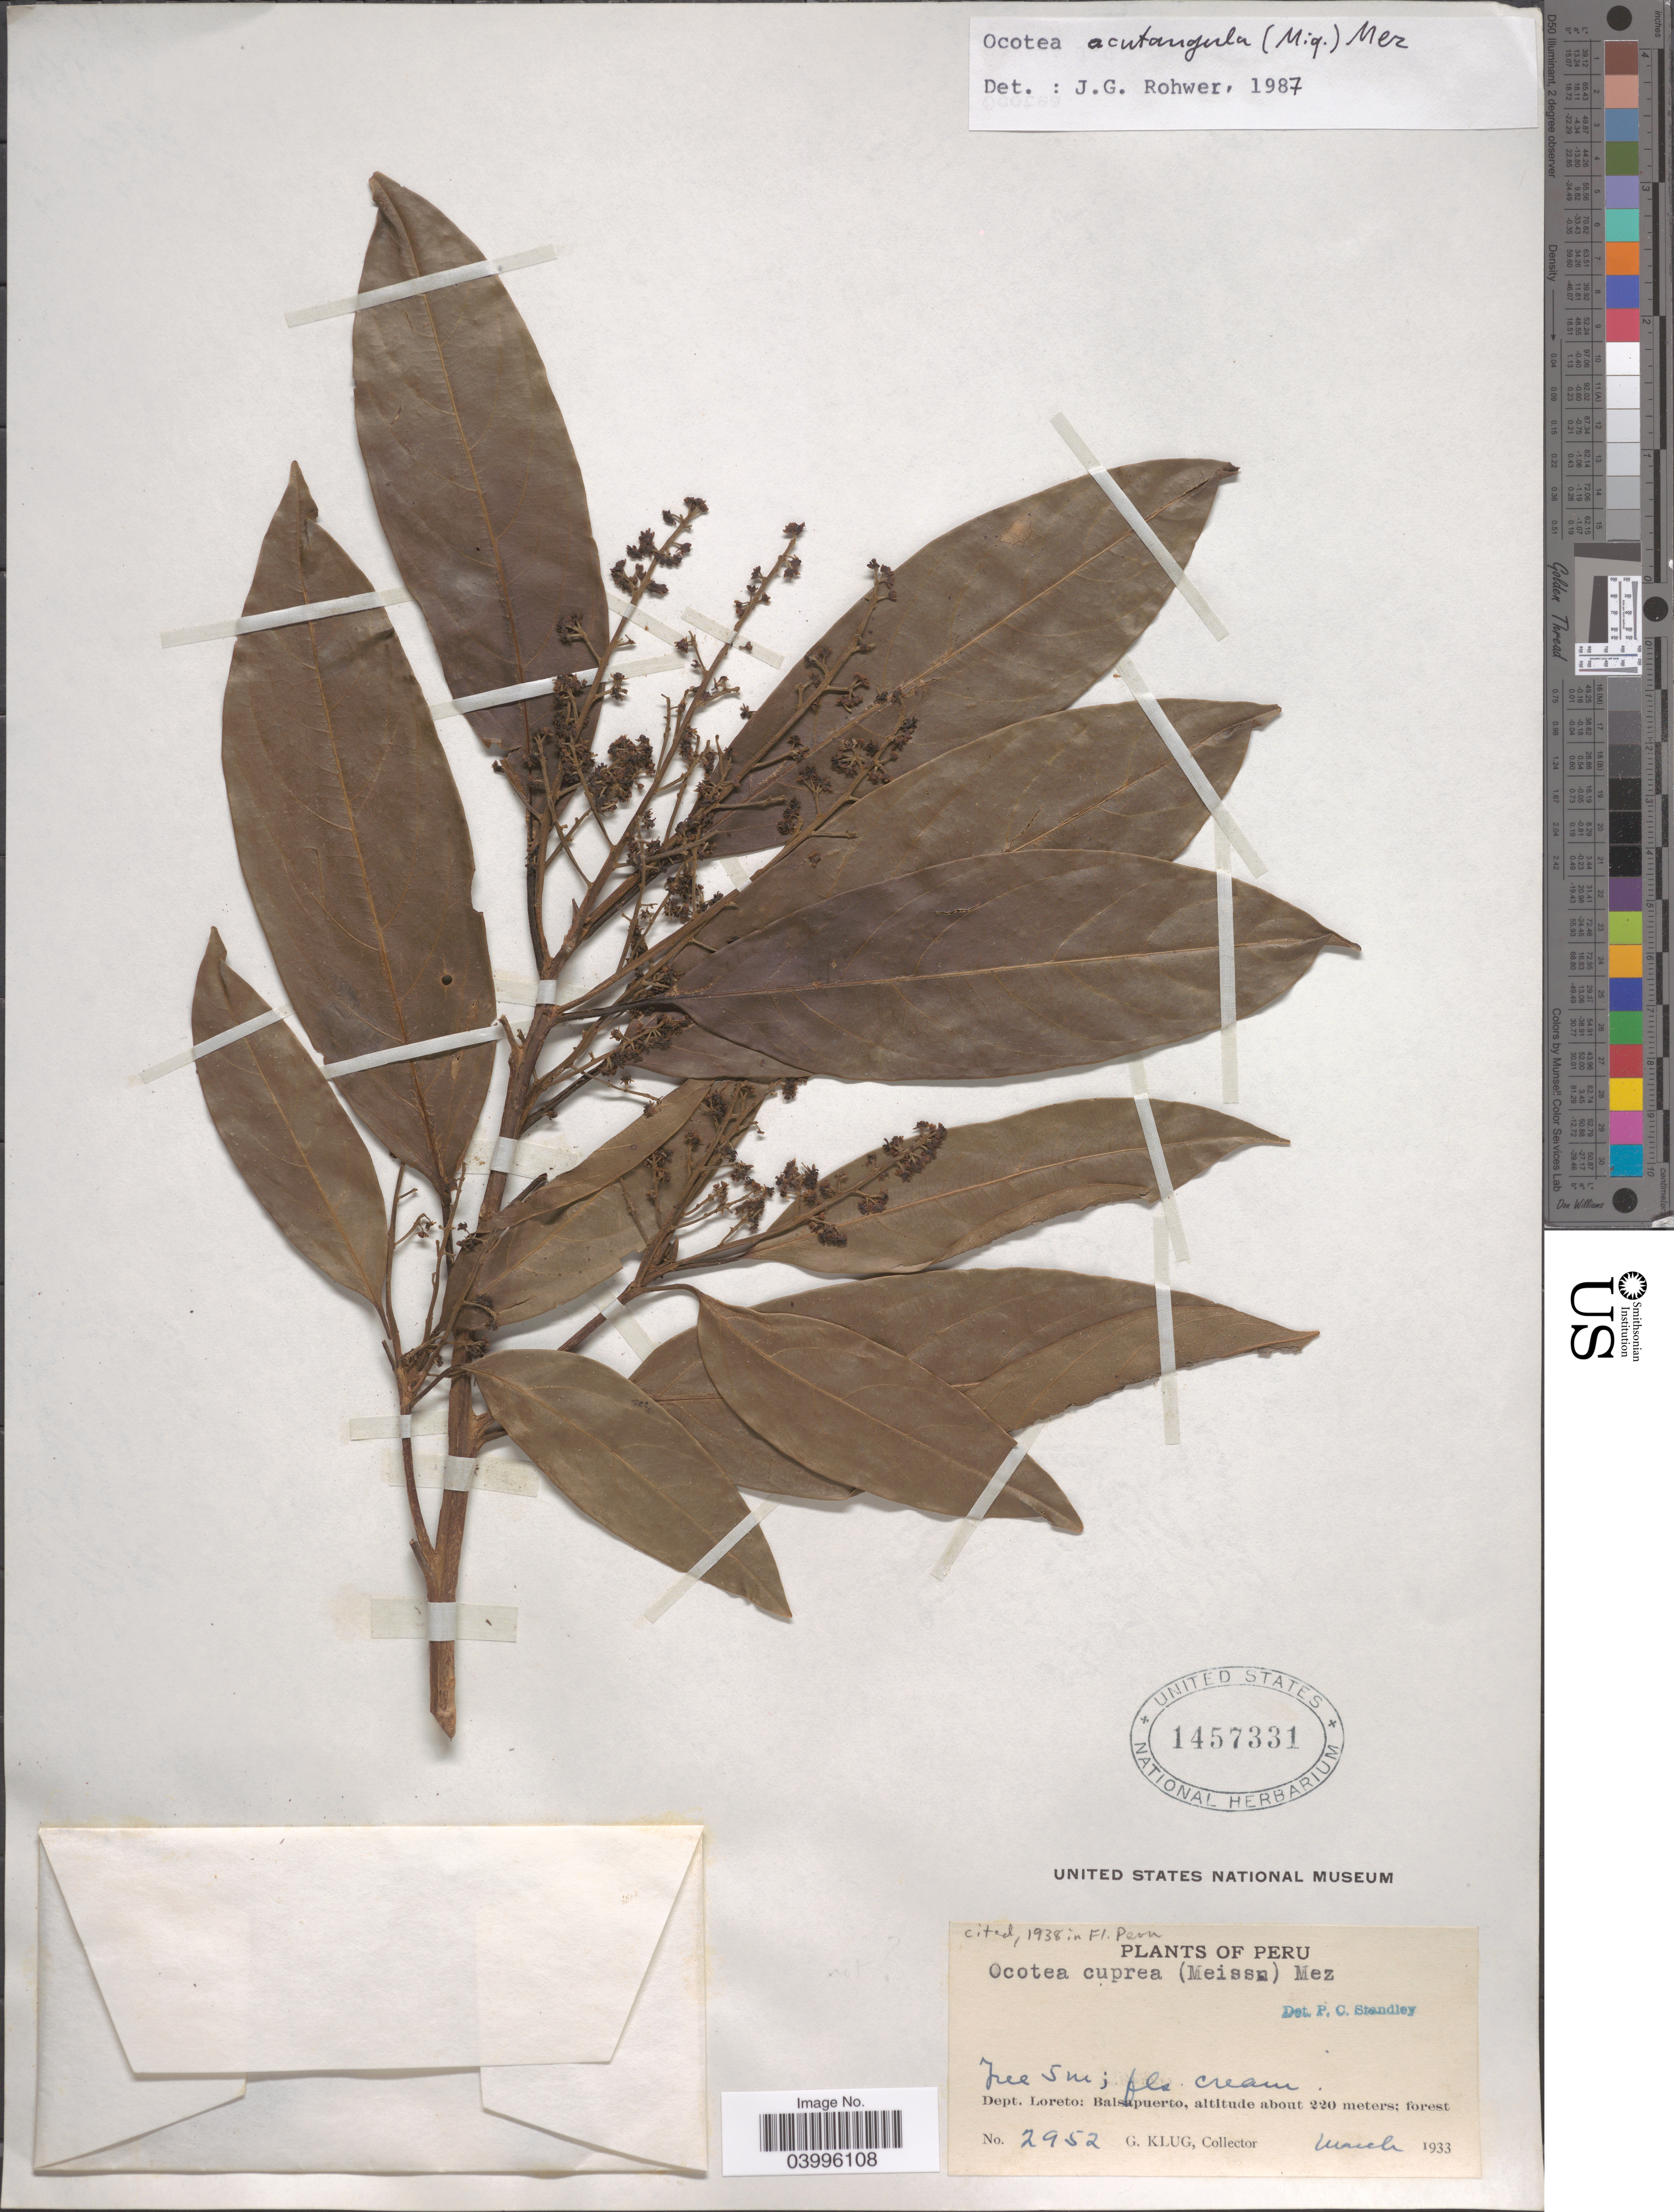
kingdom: Plantae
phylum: Tracheophyta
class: Magnoliopsida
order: Laurales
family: Lauraceae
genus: Ocotea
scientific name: Ocotea acutangula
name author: (Miq.) Mez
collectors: G. Klug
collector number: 2952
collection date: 1933-03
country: Peru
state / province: Loreto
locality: Dept. Loreto: Balsapuerto.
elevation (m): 220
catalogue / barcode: US 1457331